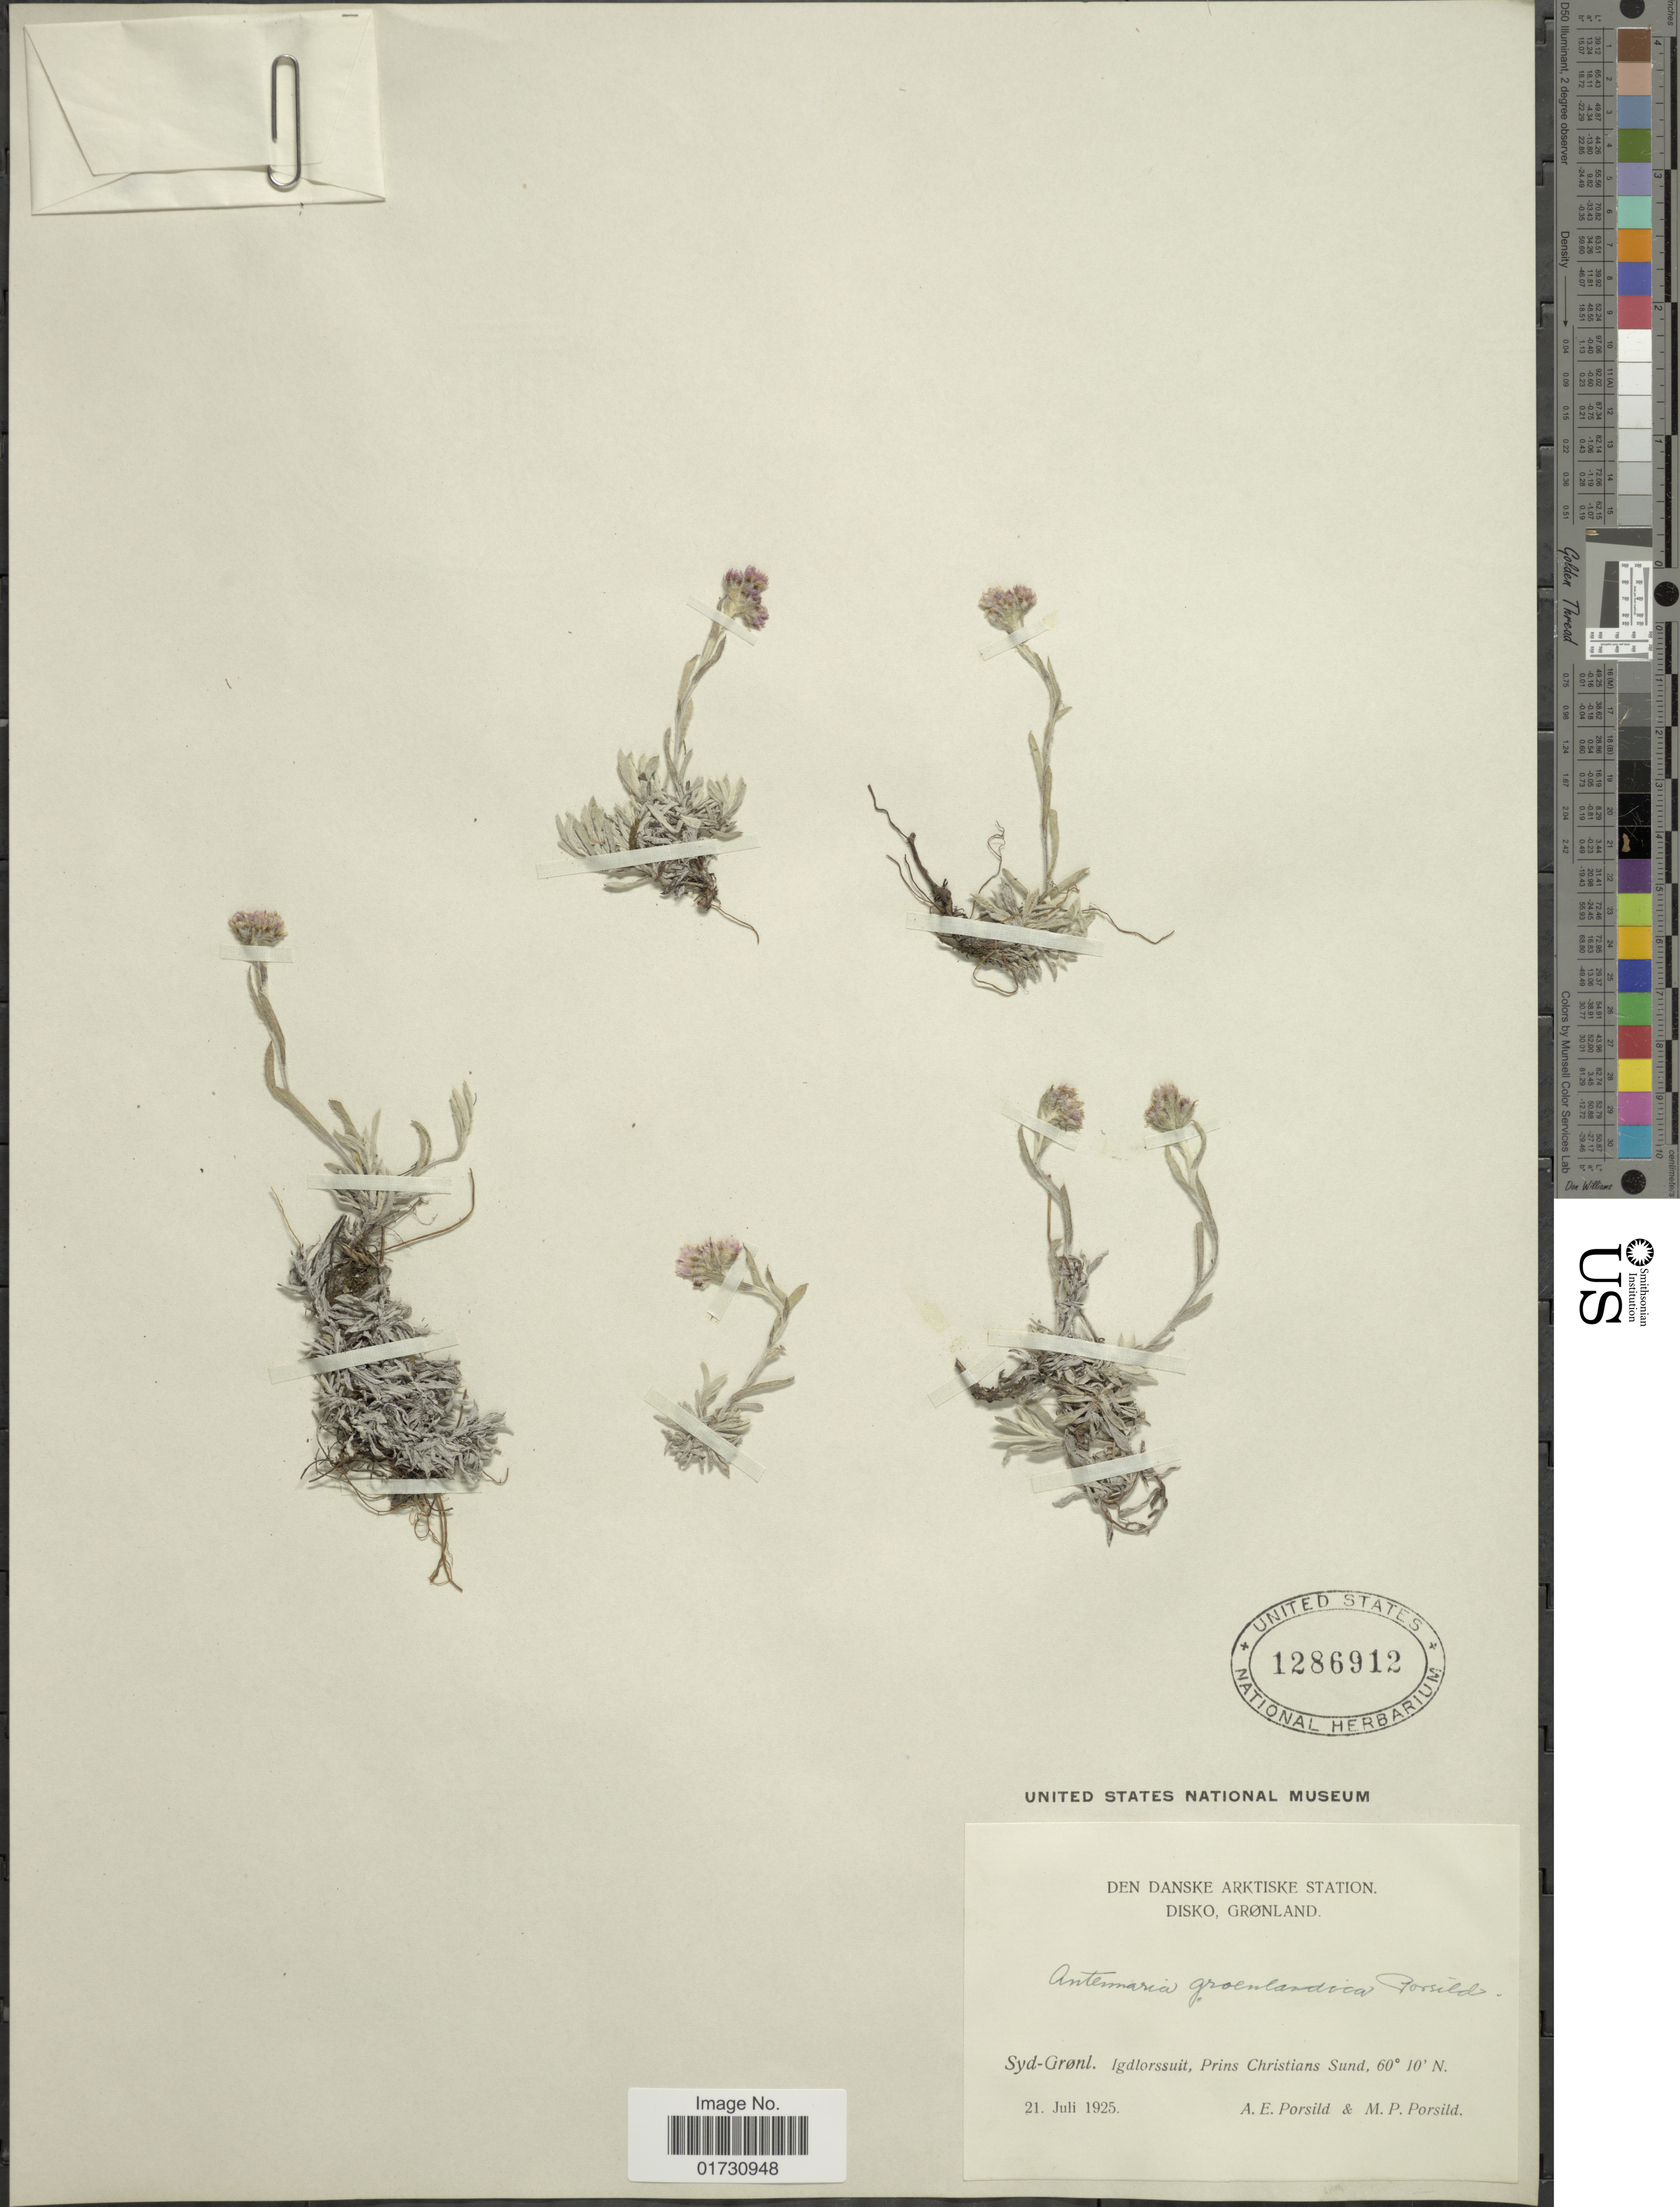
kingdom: Plantae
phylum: Tracheophyta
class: Magnoliopsida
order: Asterales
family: Asteraceae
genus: Antennaria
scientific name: Antennaria groenlandica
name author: Porsild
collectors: A. E. Porsild & M. P. Porsild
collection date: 1925-07-21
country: Greenland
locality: Syd-Grønl. Igdlorssuit, Prins Christians Sund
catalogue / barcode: US 1286912